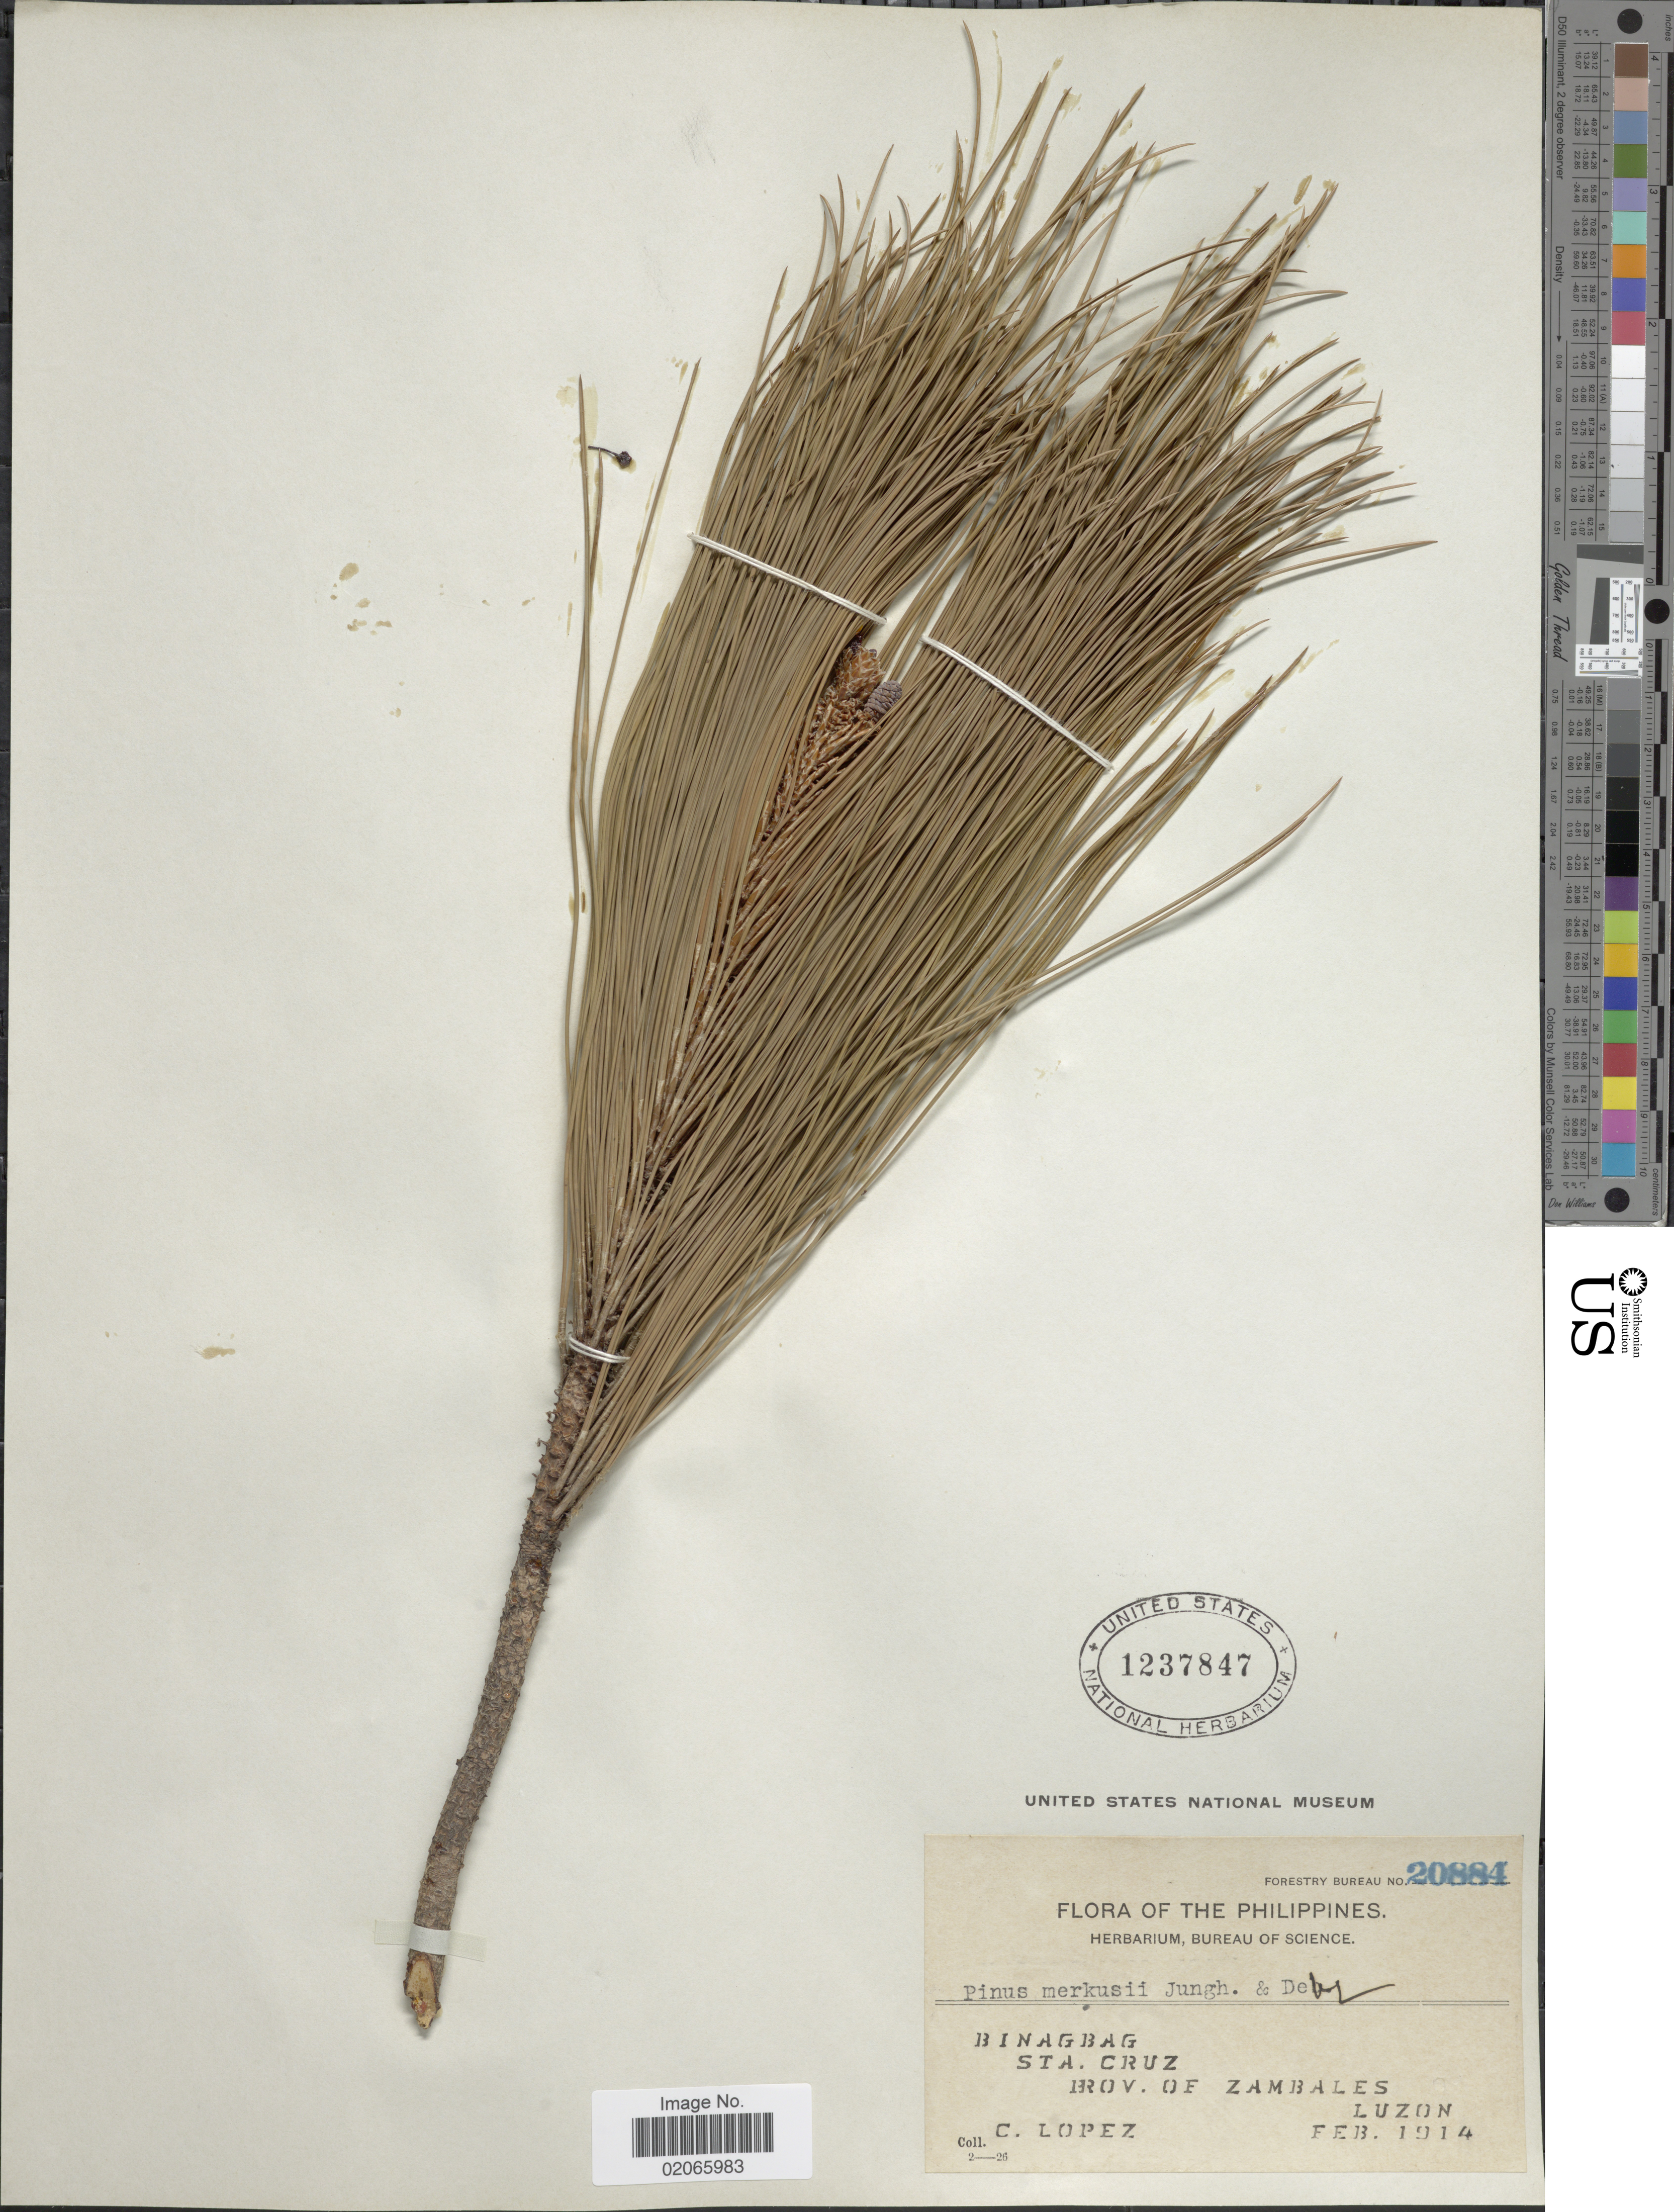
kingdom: Plantae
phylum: Tracheophyta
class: Pinopsida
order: Pinales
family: Pinaceae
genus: Pinus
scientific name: Pinus merkusii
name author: Jungh. & DeVries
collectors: C. Lopez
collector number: Forestry Bureau20884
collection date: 1914-02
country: Philippines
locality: Binagbag Sta. Cruz Prov. of Zambales Luzon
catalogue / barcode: US 1237847